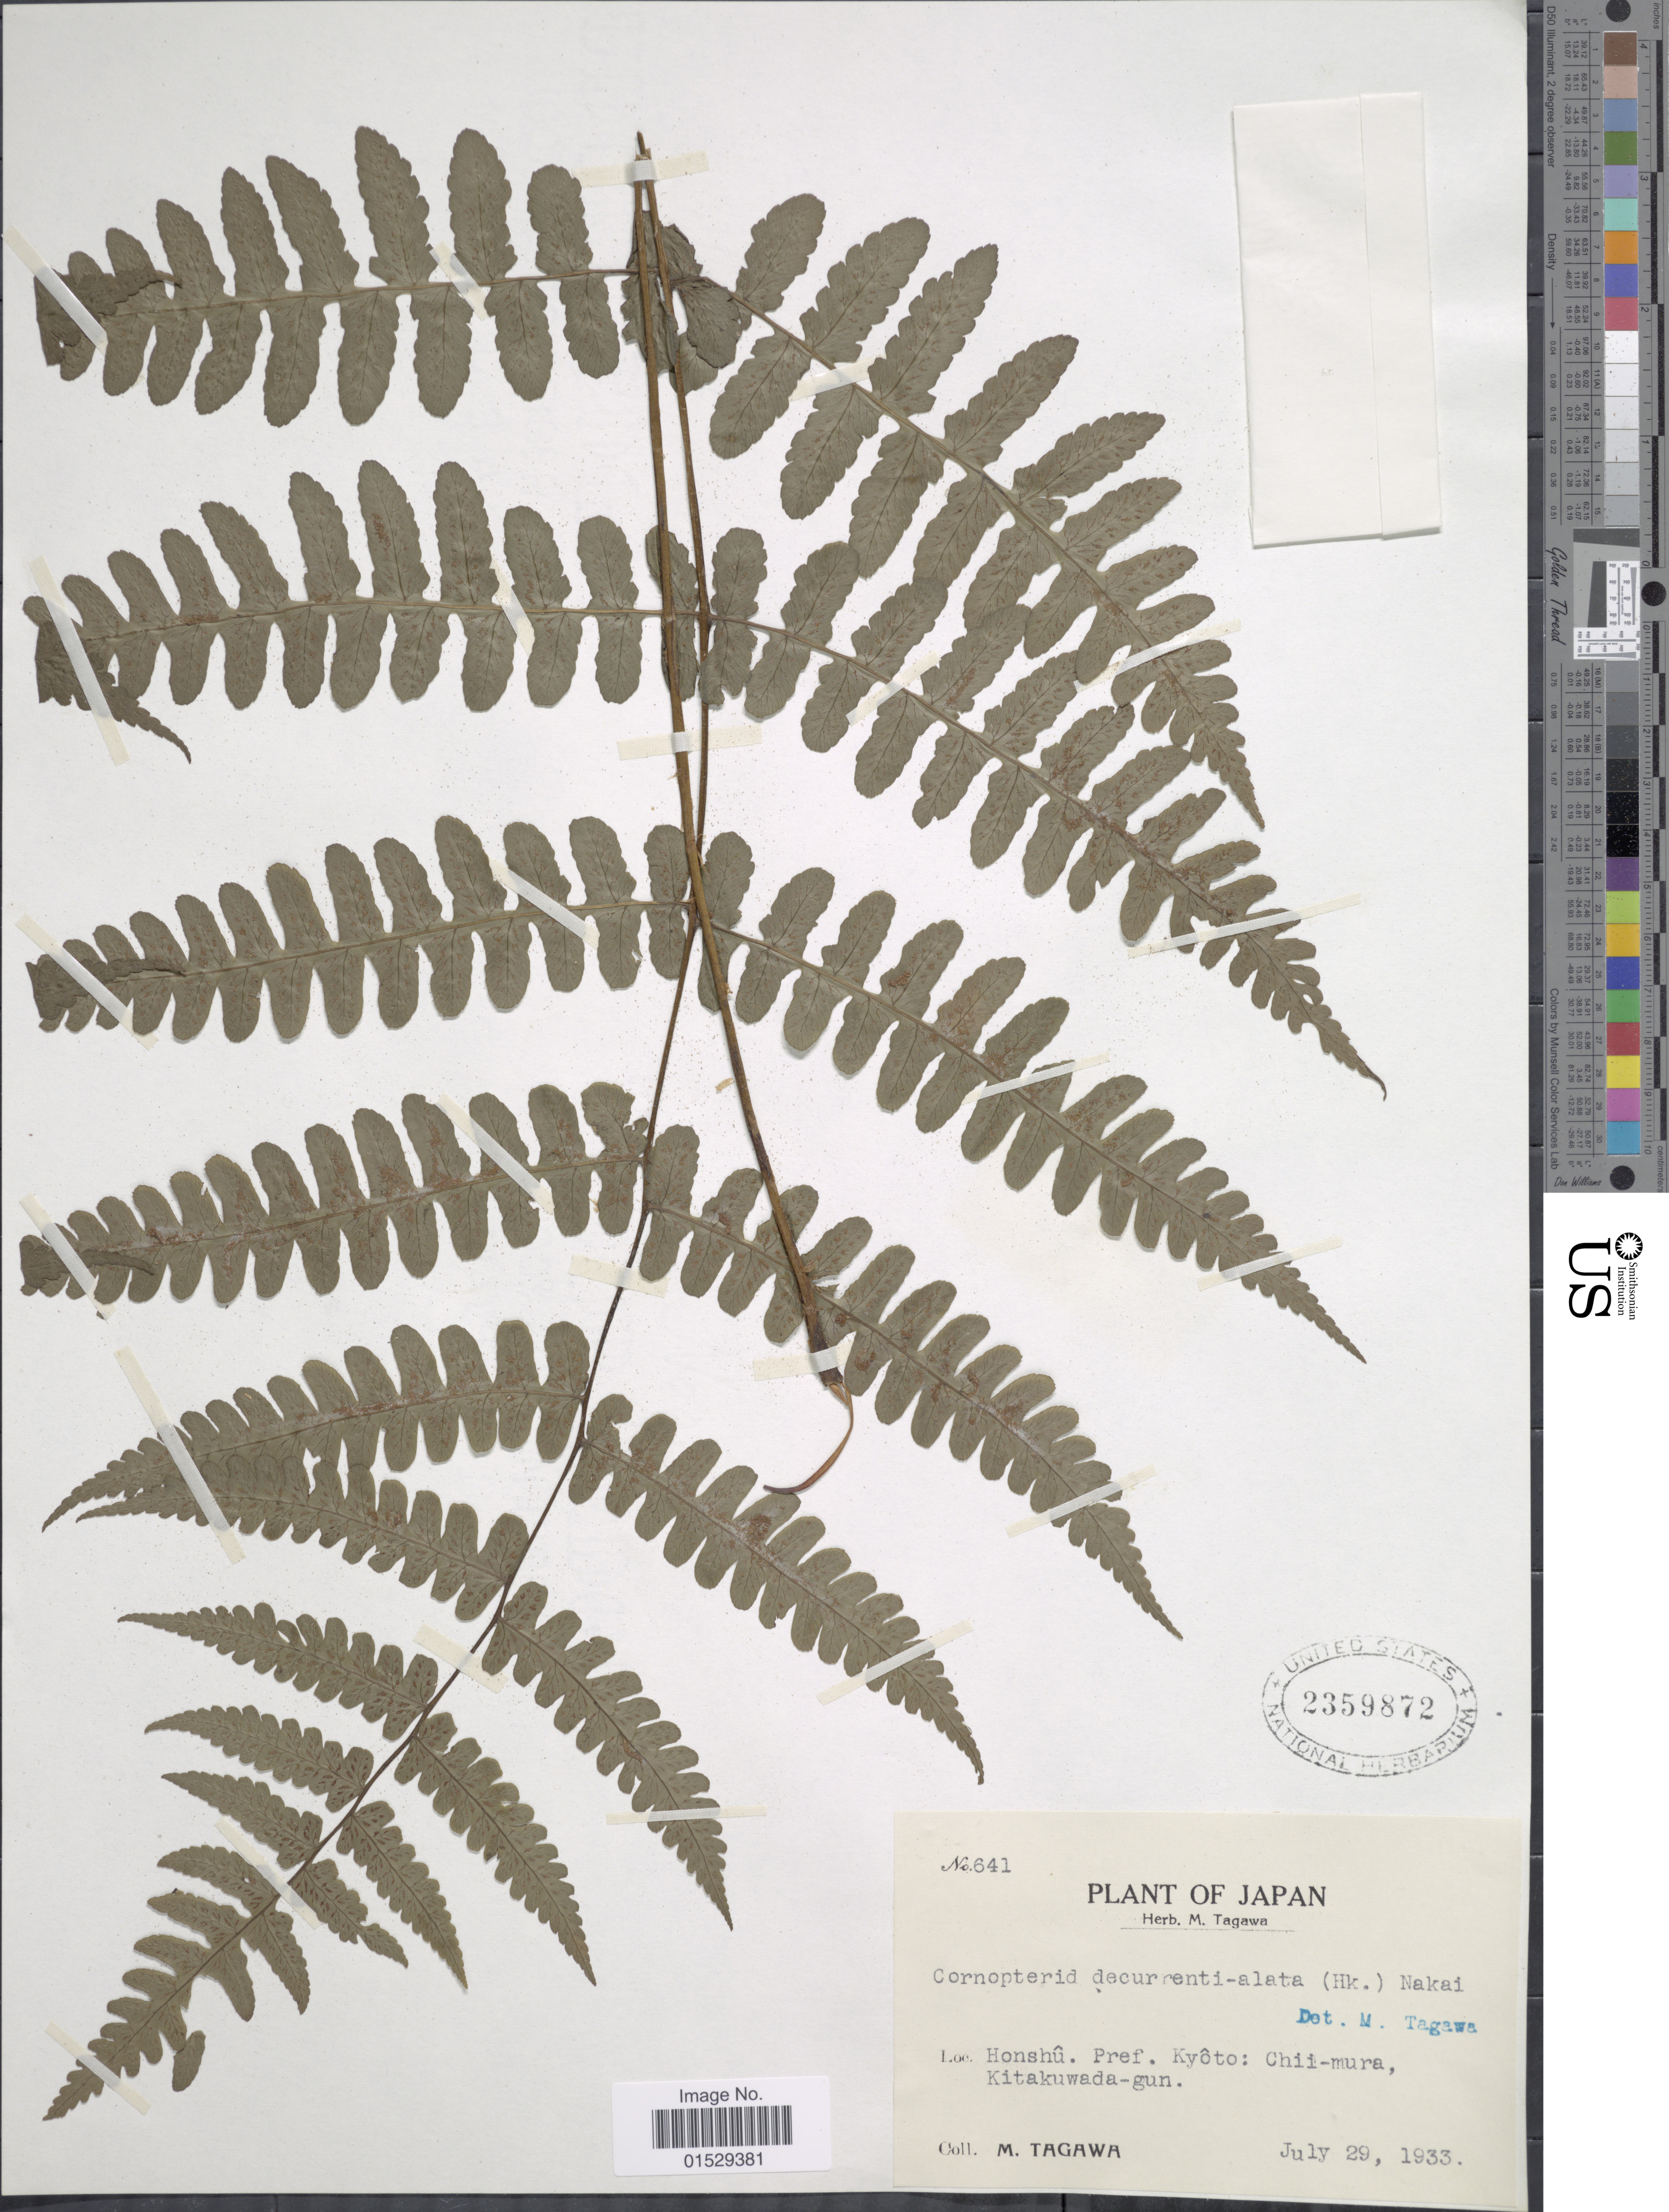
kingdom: Plantae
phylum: Tracheophyta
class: Polypodiopsida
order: Polypodiales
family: Athyriaceae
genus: Cornopteris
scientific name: Cornopteris decurrentialata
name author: (Hook.) Nakai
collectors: M. Tagawa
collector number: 641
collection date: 1933-07-29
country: Japan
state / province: Kyoto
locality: Honshu. Pref. Kyoto: Chii-mura, Kitakuwada-gun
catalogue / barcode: US 2359872